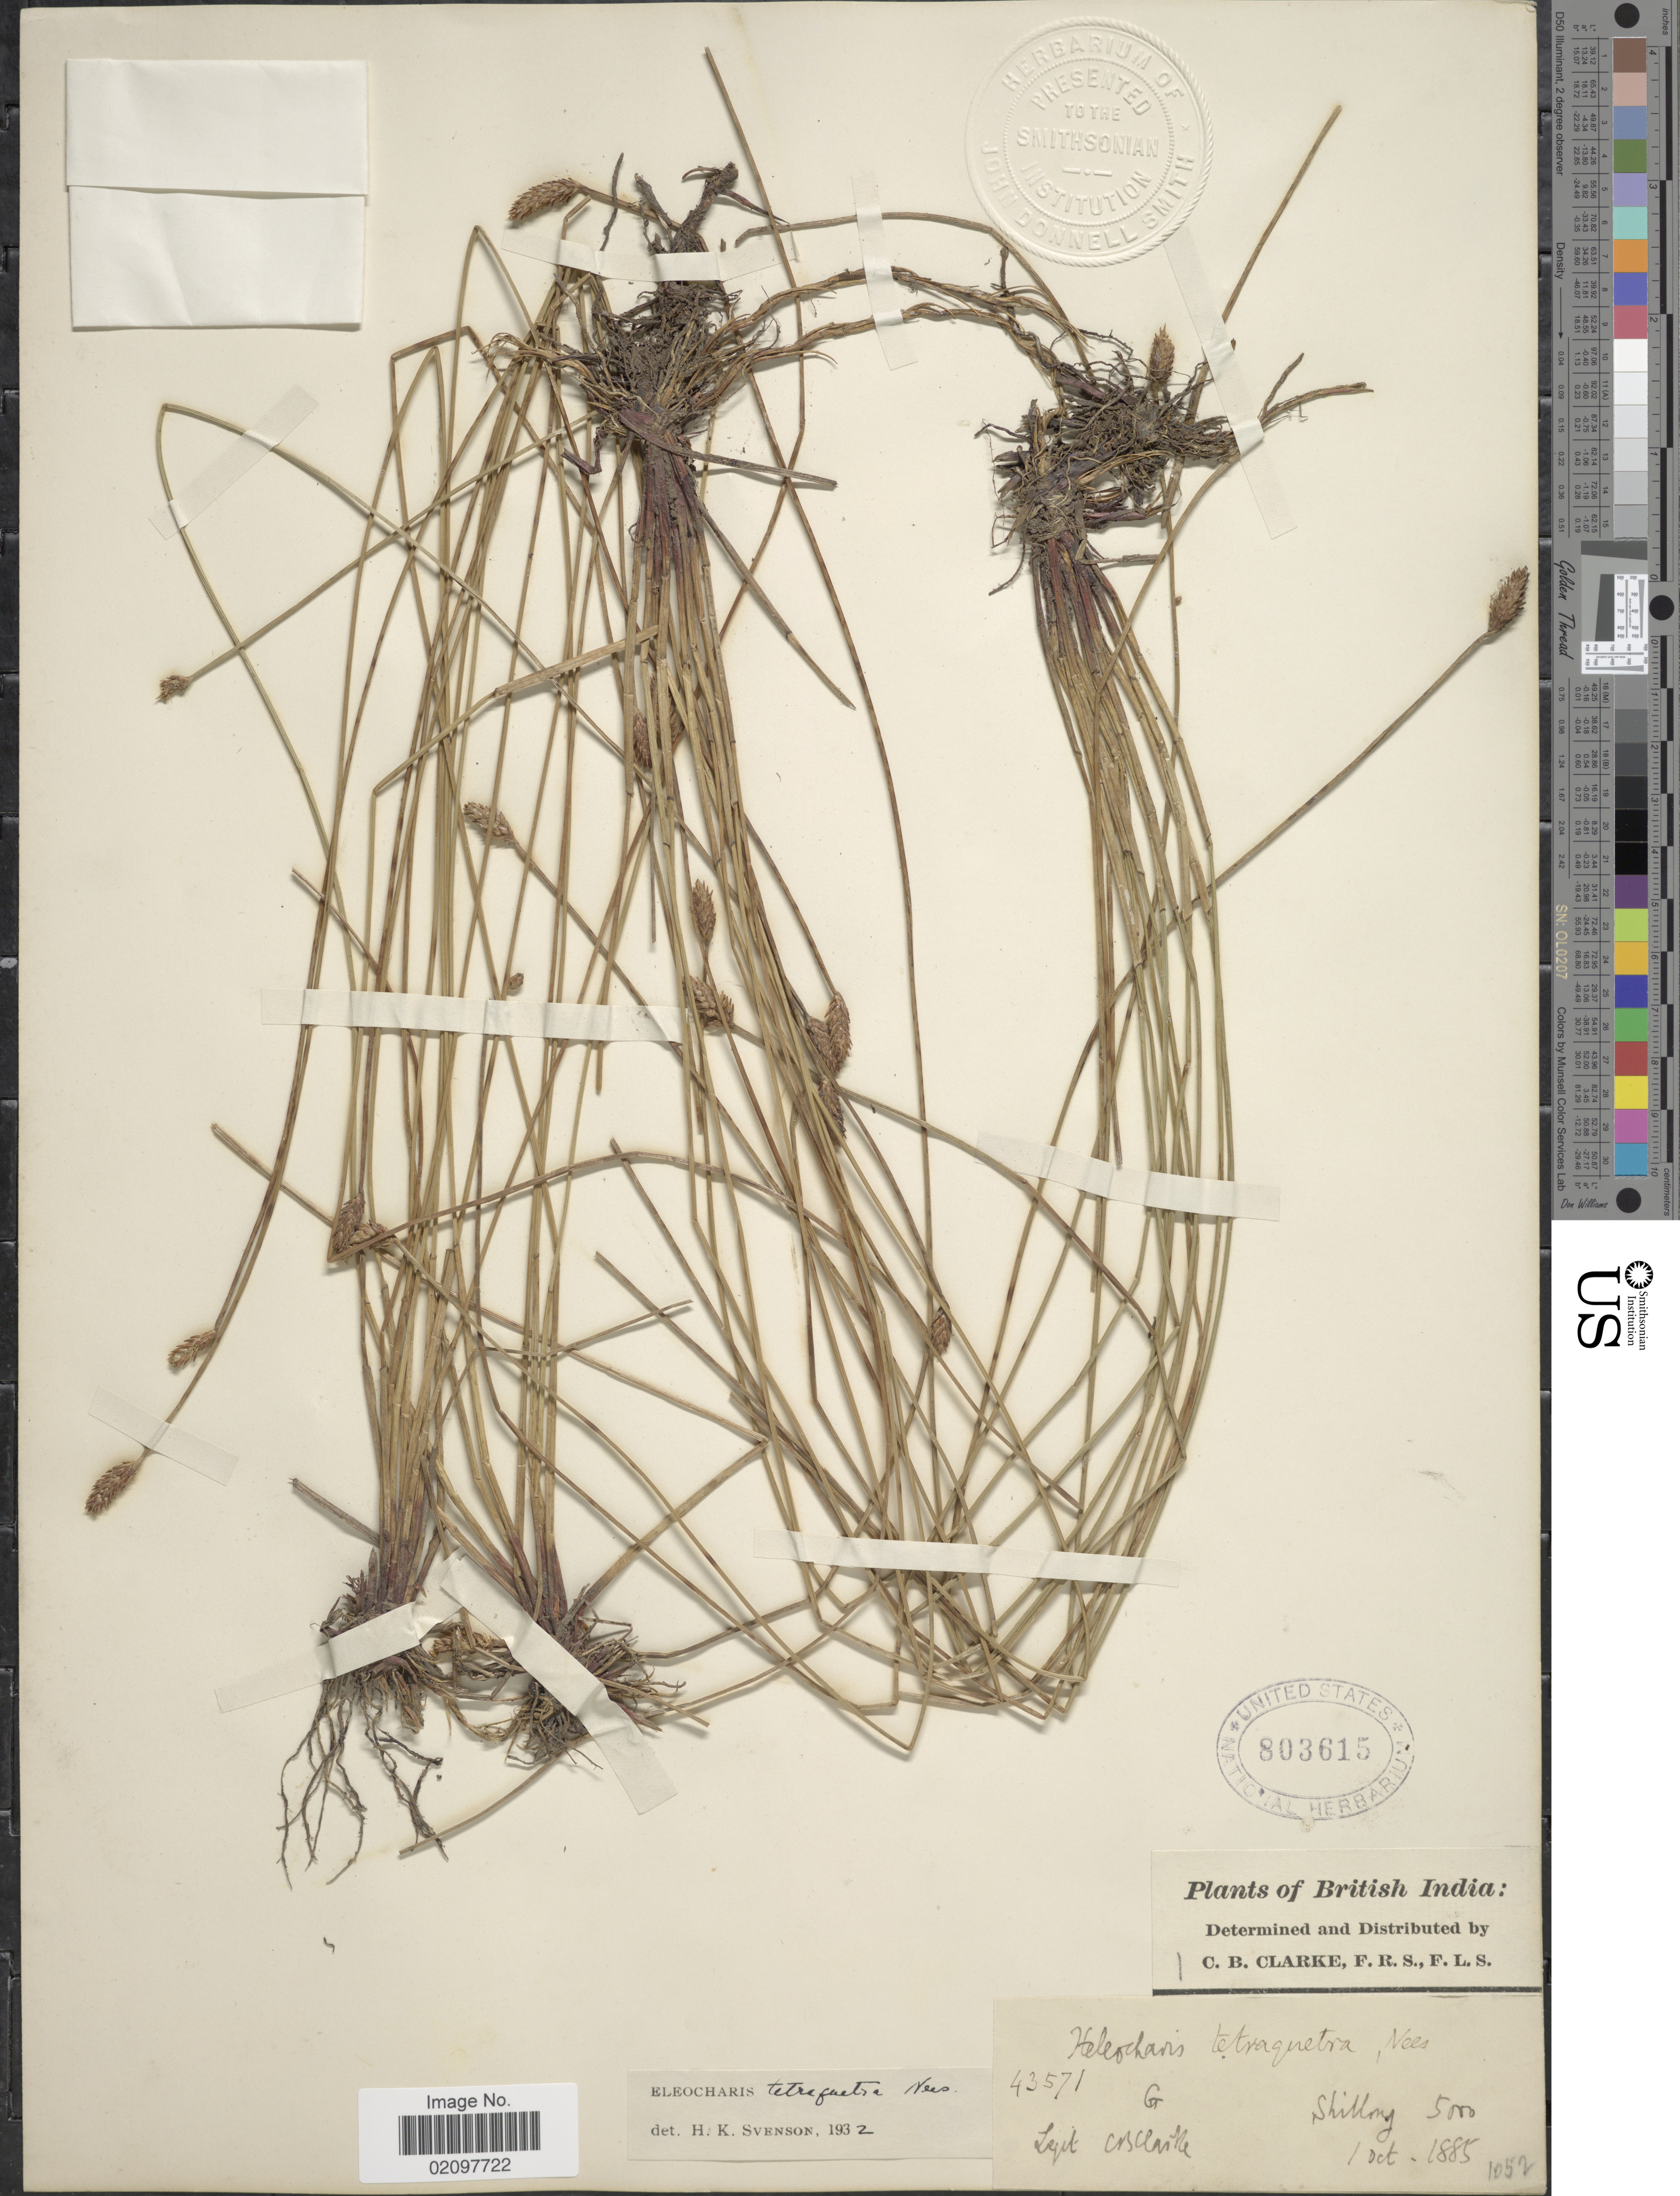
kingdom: Plantae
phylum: Tracheophyta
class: Liliopsida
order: Poales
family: Cyperaceae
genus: Eleocharis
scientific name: Eleocharis tetraquetra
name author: Nees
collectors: C. B. Clarke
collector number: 43571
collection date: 1885-10-01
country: India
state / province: Meghalaya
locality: British India. Shillong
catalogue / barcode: US 803615